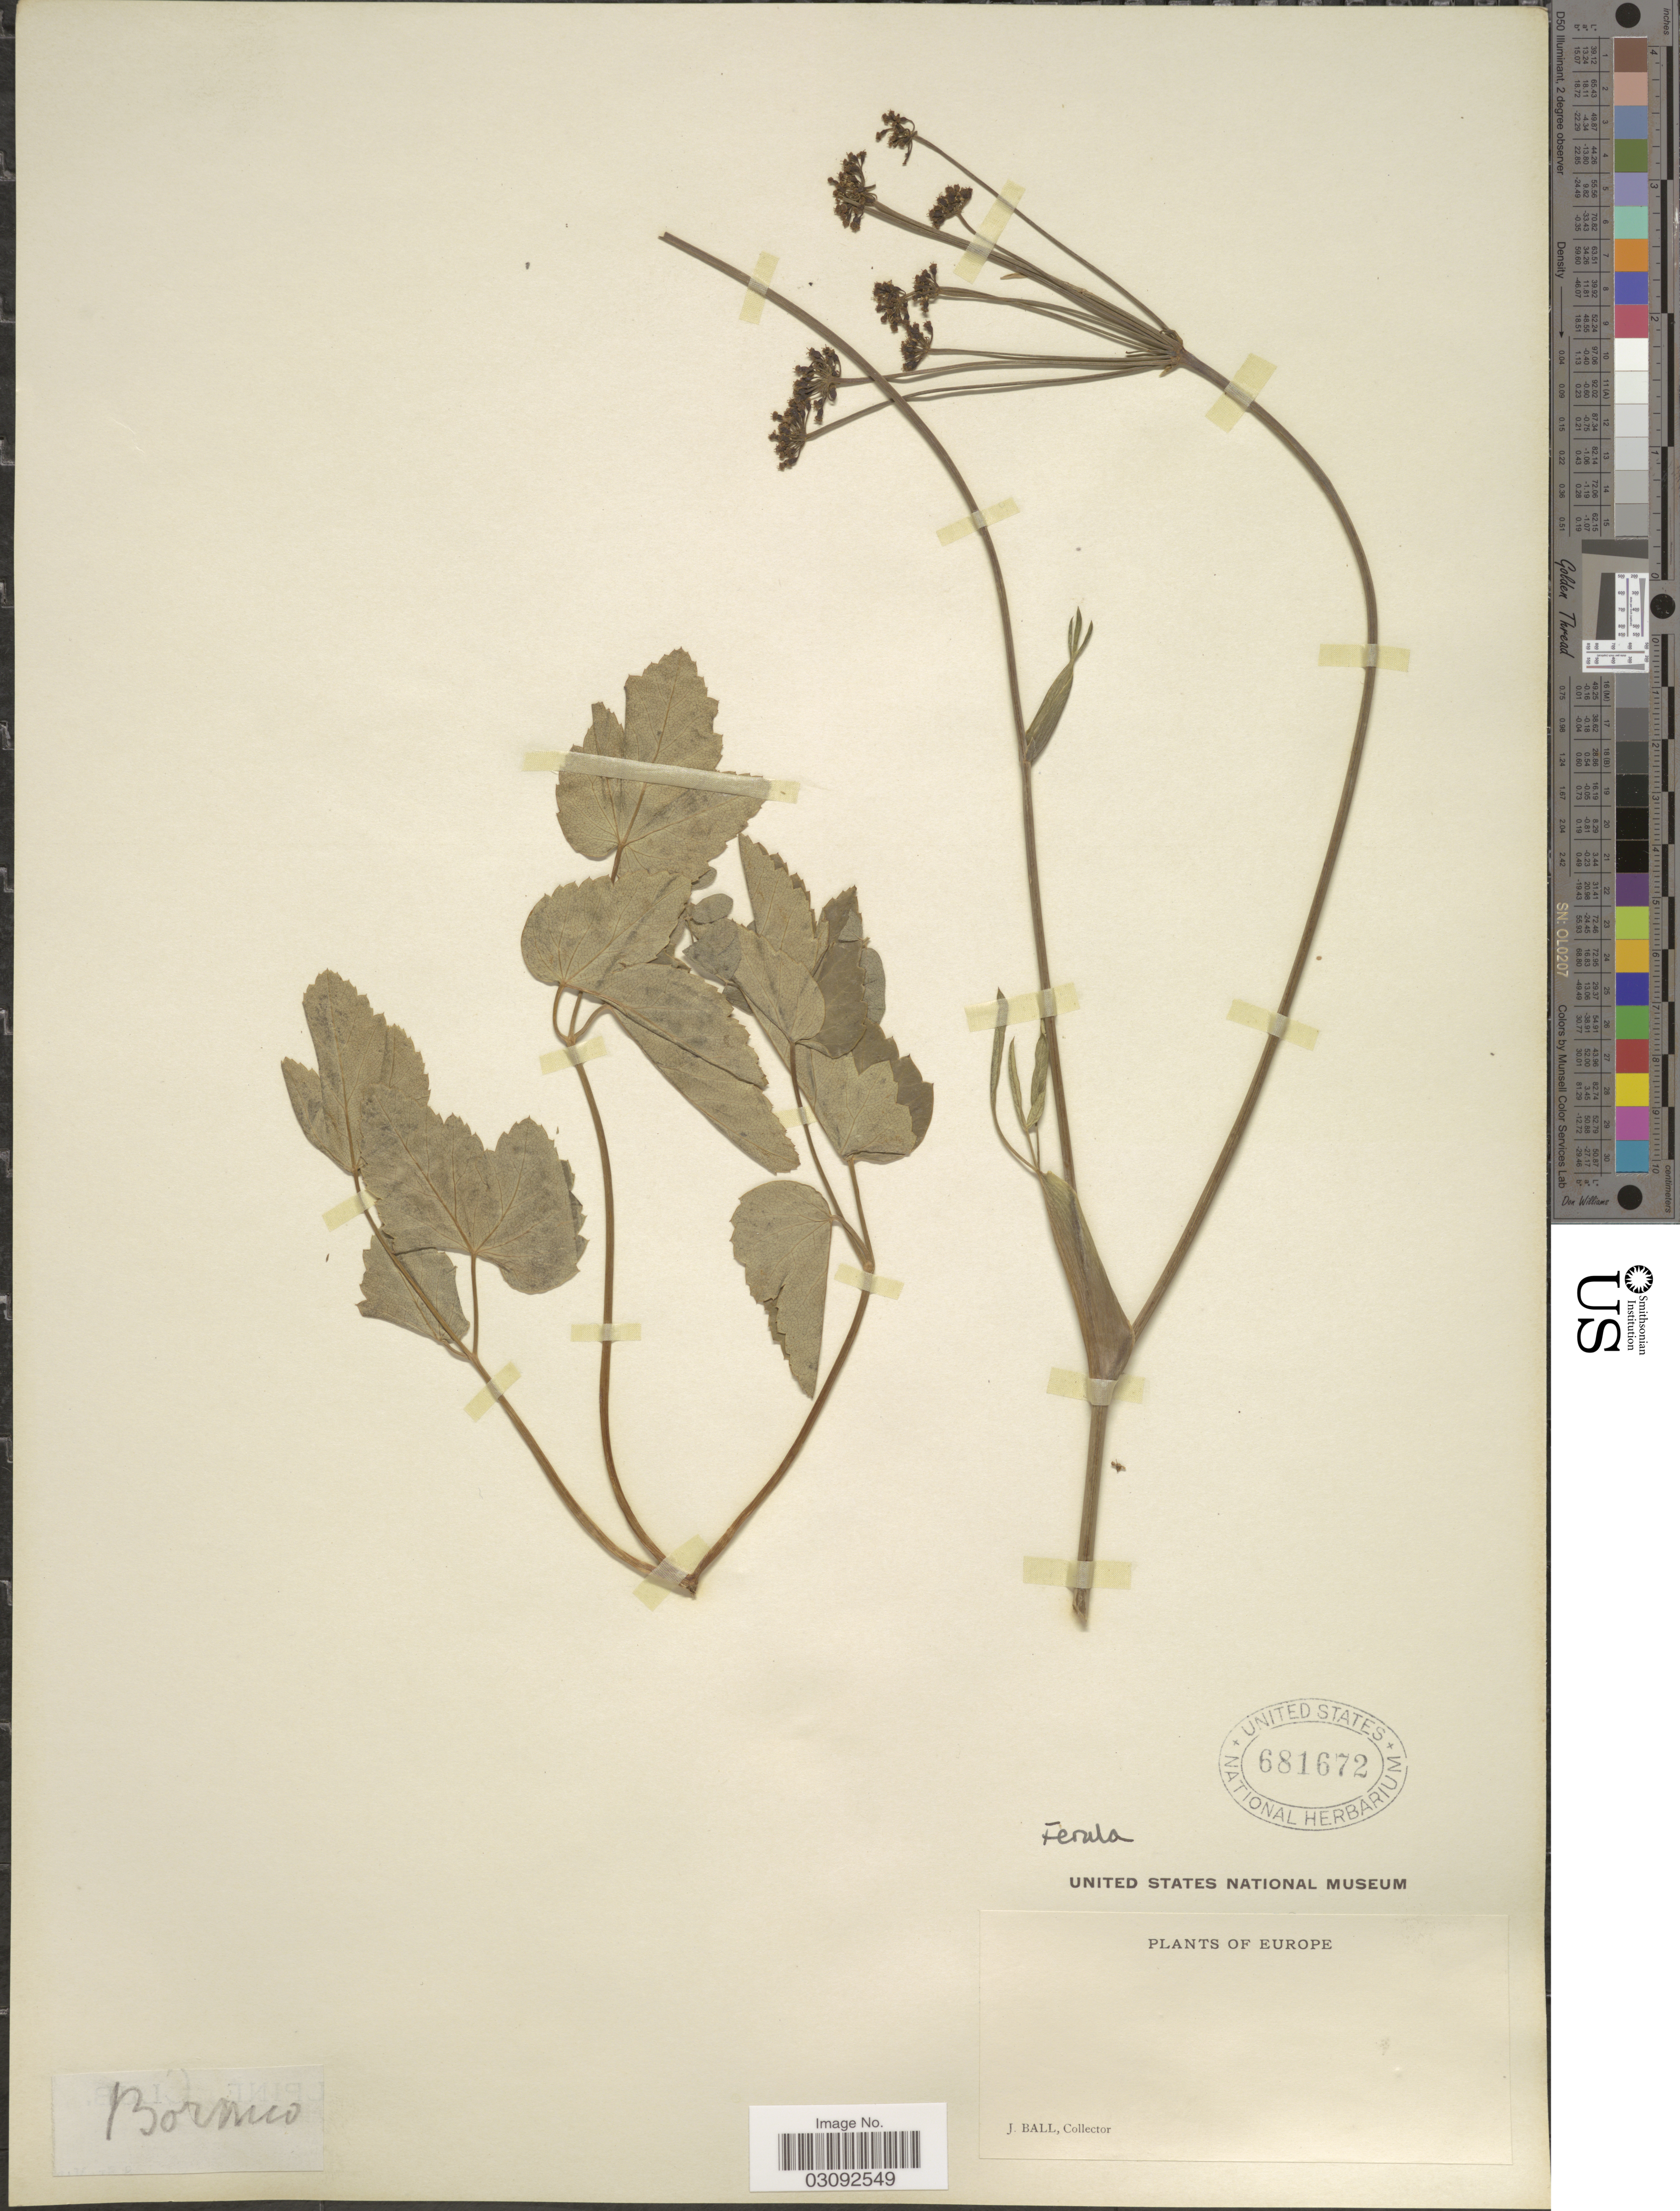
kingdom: Plantae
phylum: Tracheophyta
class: Magnoliopsida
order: Apiales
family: Apiaceae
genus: Ferula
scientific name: Ferula sp.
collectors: J. Ball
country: Italy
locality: Europe. Bormio.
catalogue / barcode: US 681672